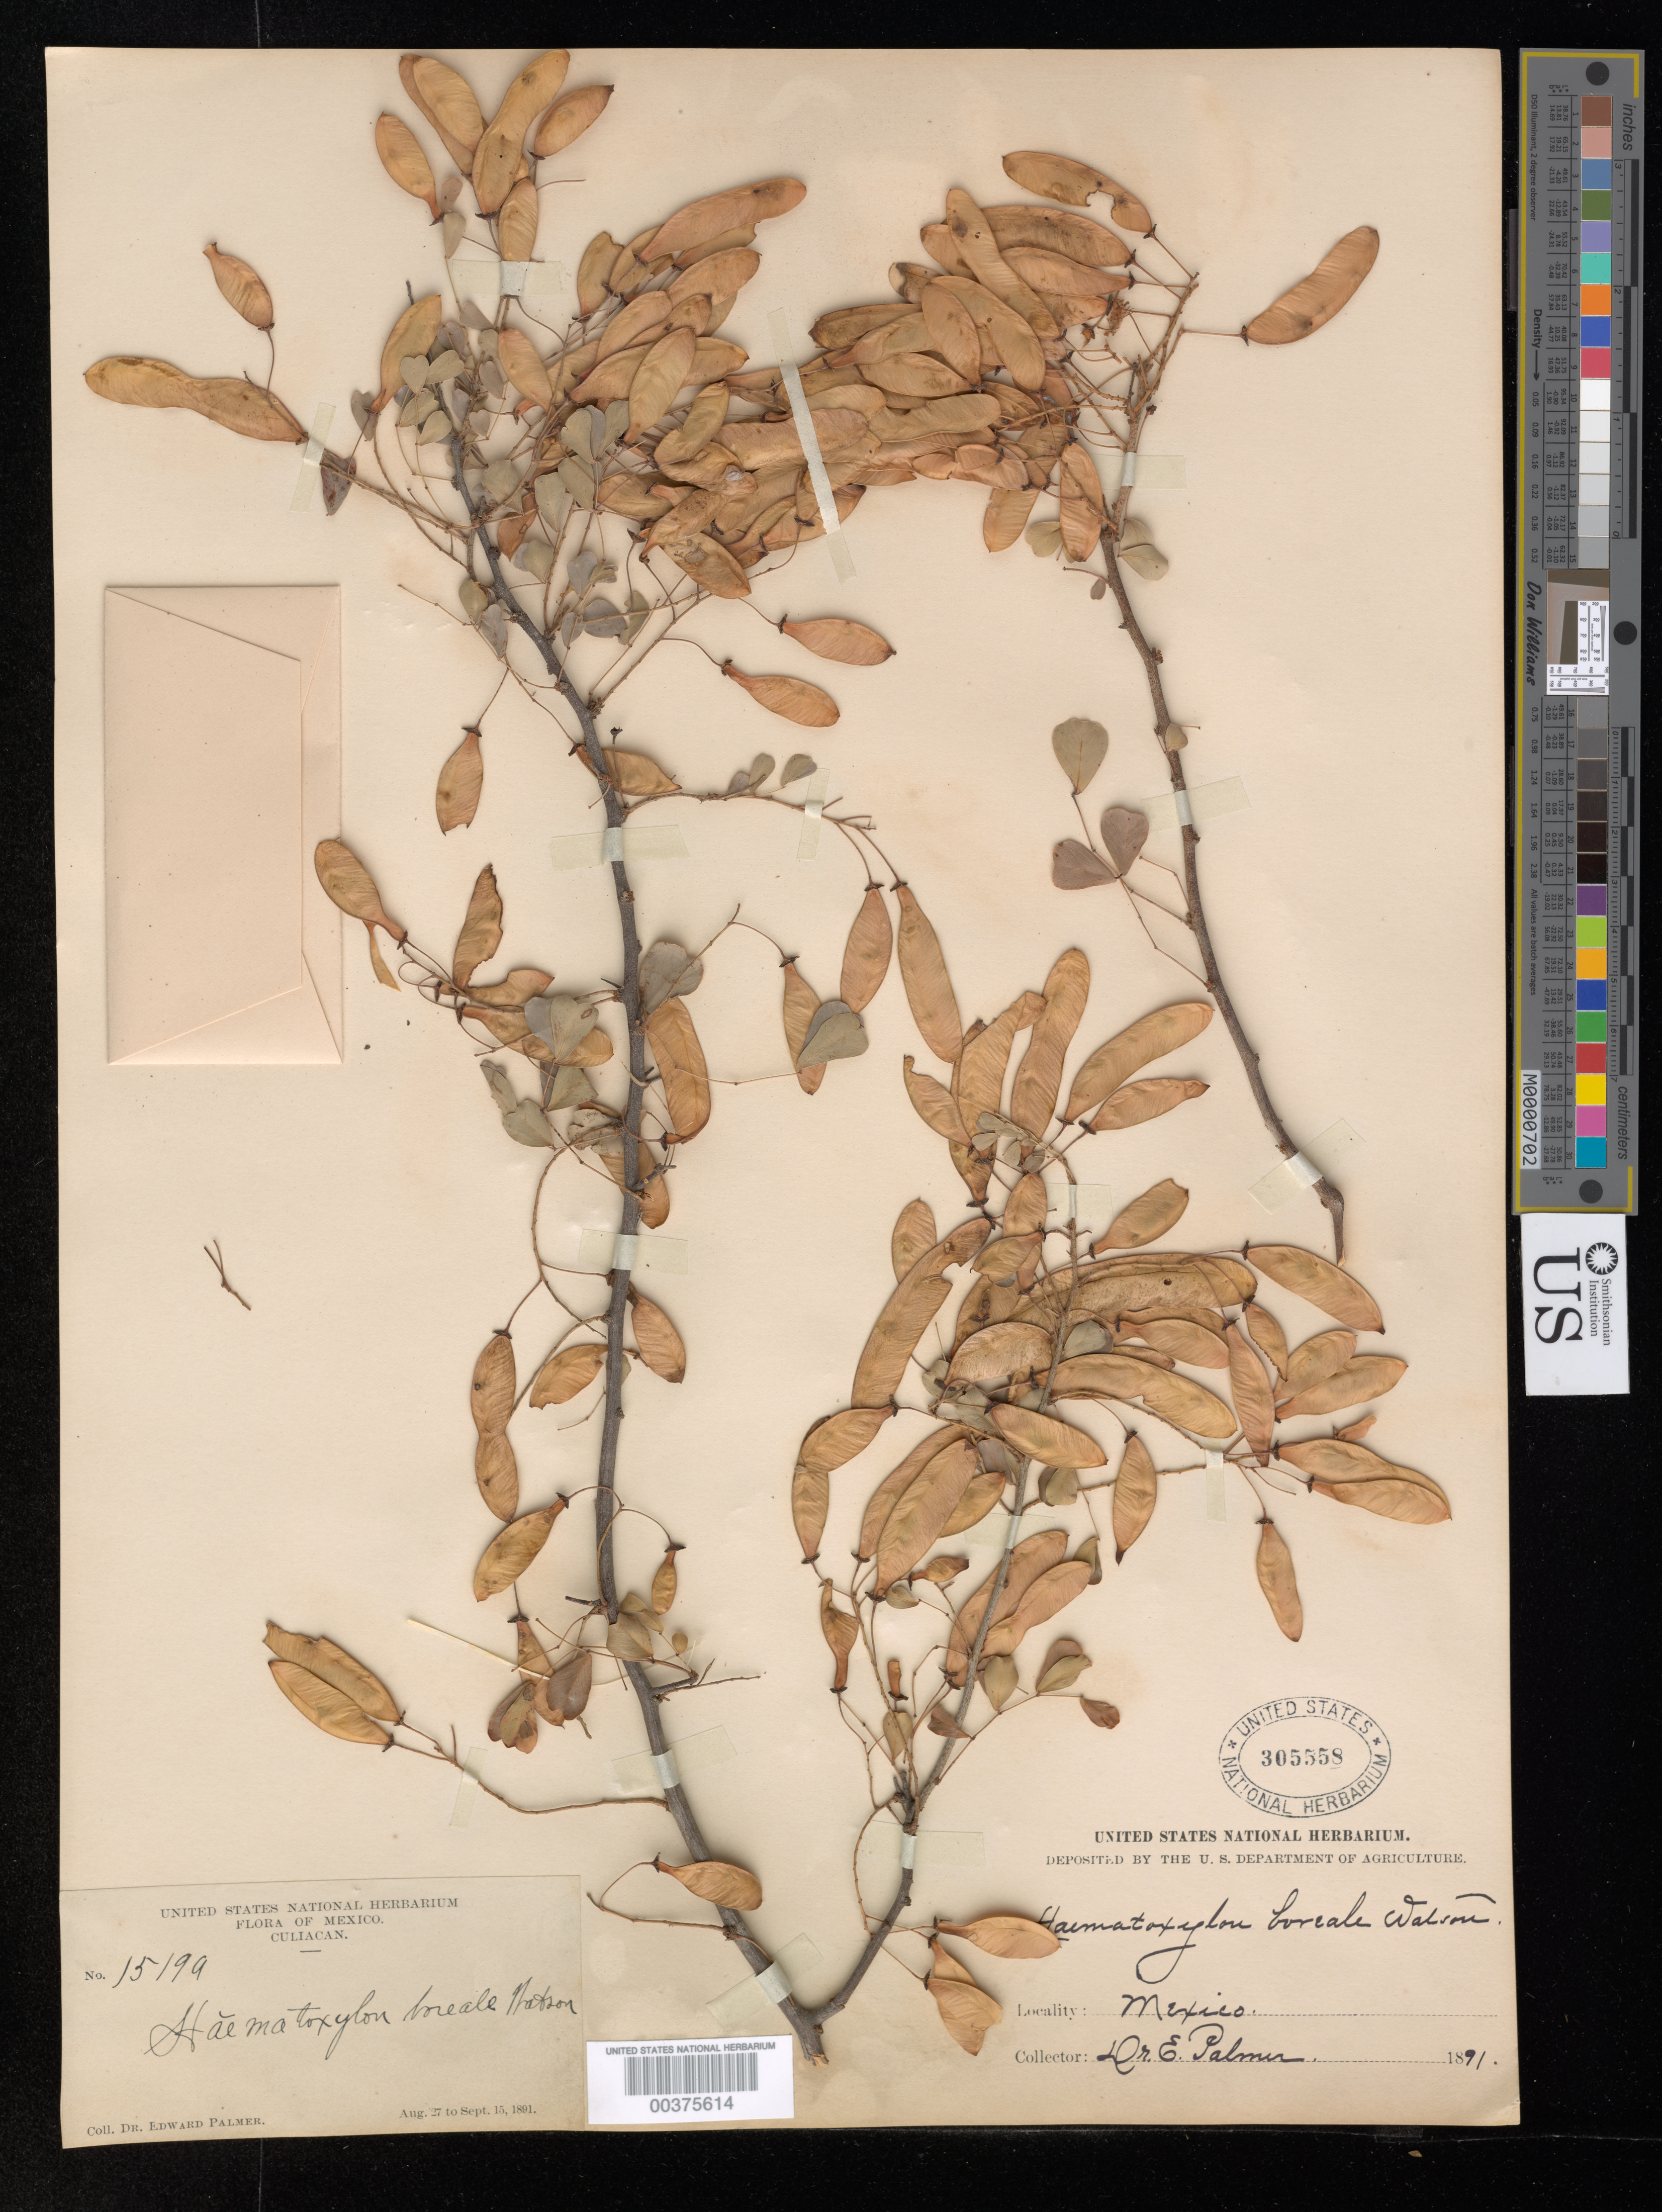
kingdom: Plantae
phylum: Tracheophyta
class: Magnoliopsida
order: Fabales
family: Fabaceae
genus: Haematoxylum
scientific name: Haematoxylum boreale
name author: S. Watson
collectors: E. Palmer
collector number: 1519a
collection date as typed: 27 Aug 1891 to 15 Sep 1891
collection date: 1891-08-27/1891-09-15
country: Mexico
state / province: Sinaloa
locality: Culiacan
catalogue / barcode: US 305558